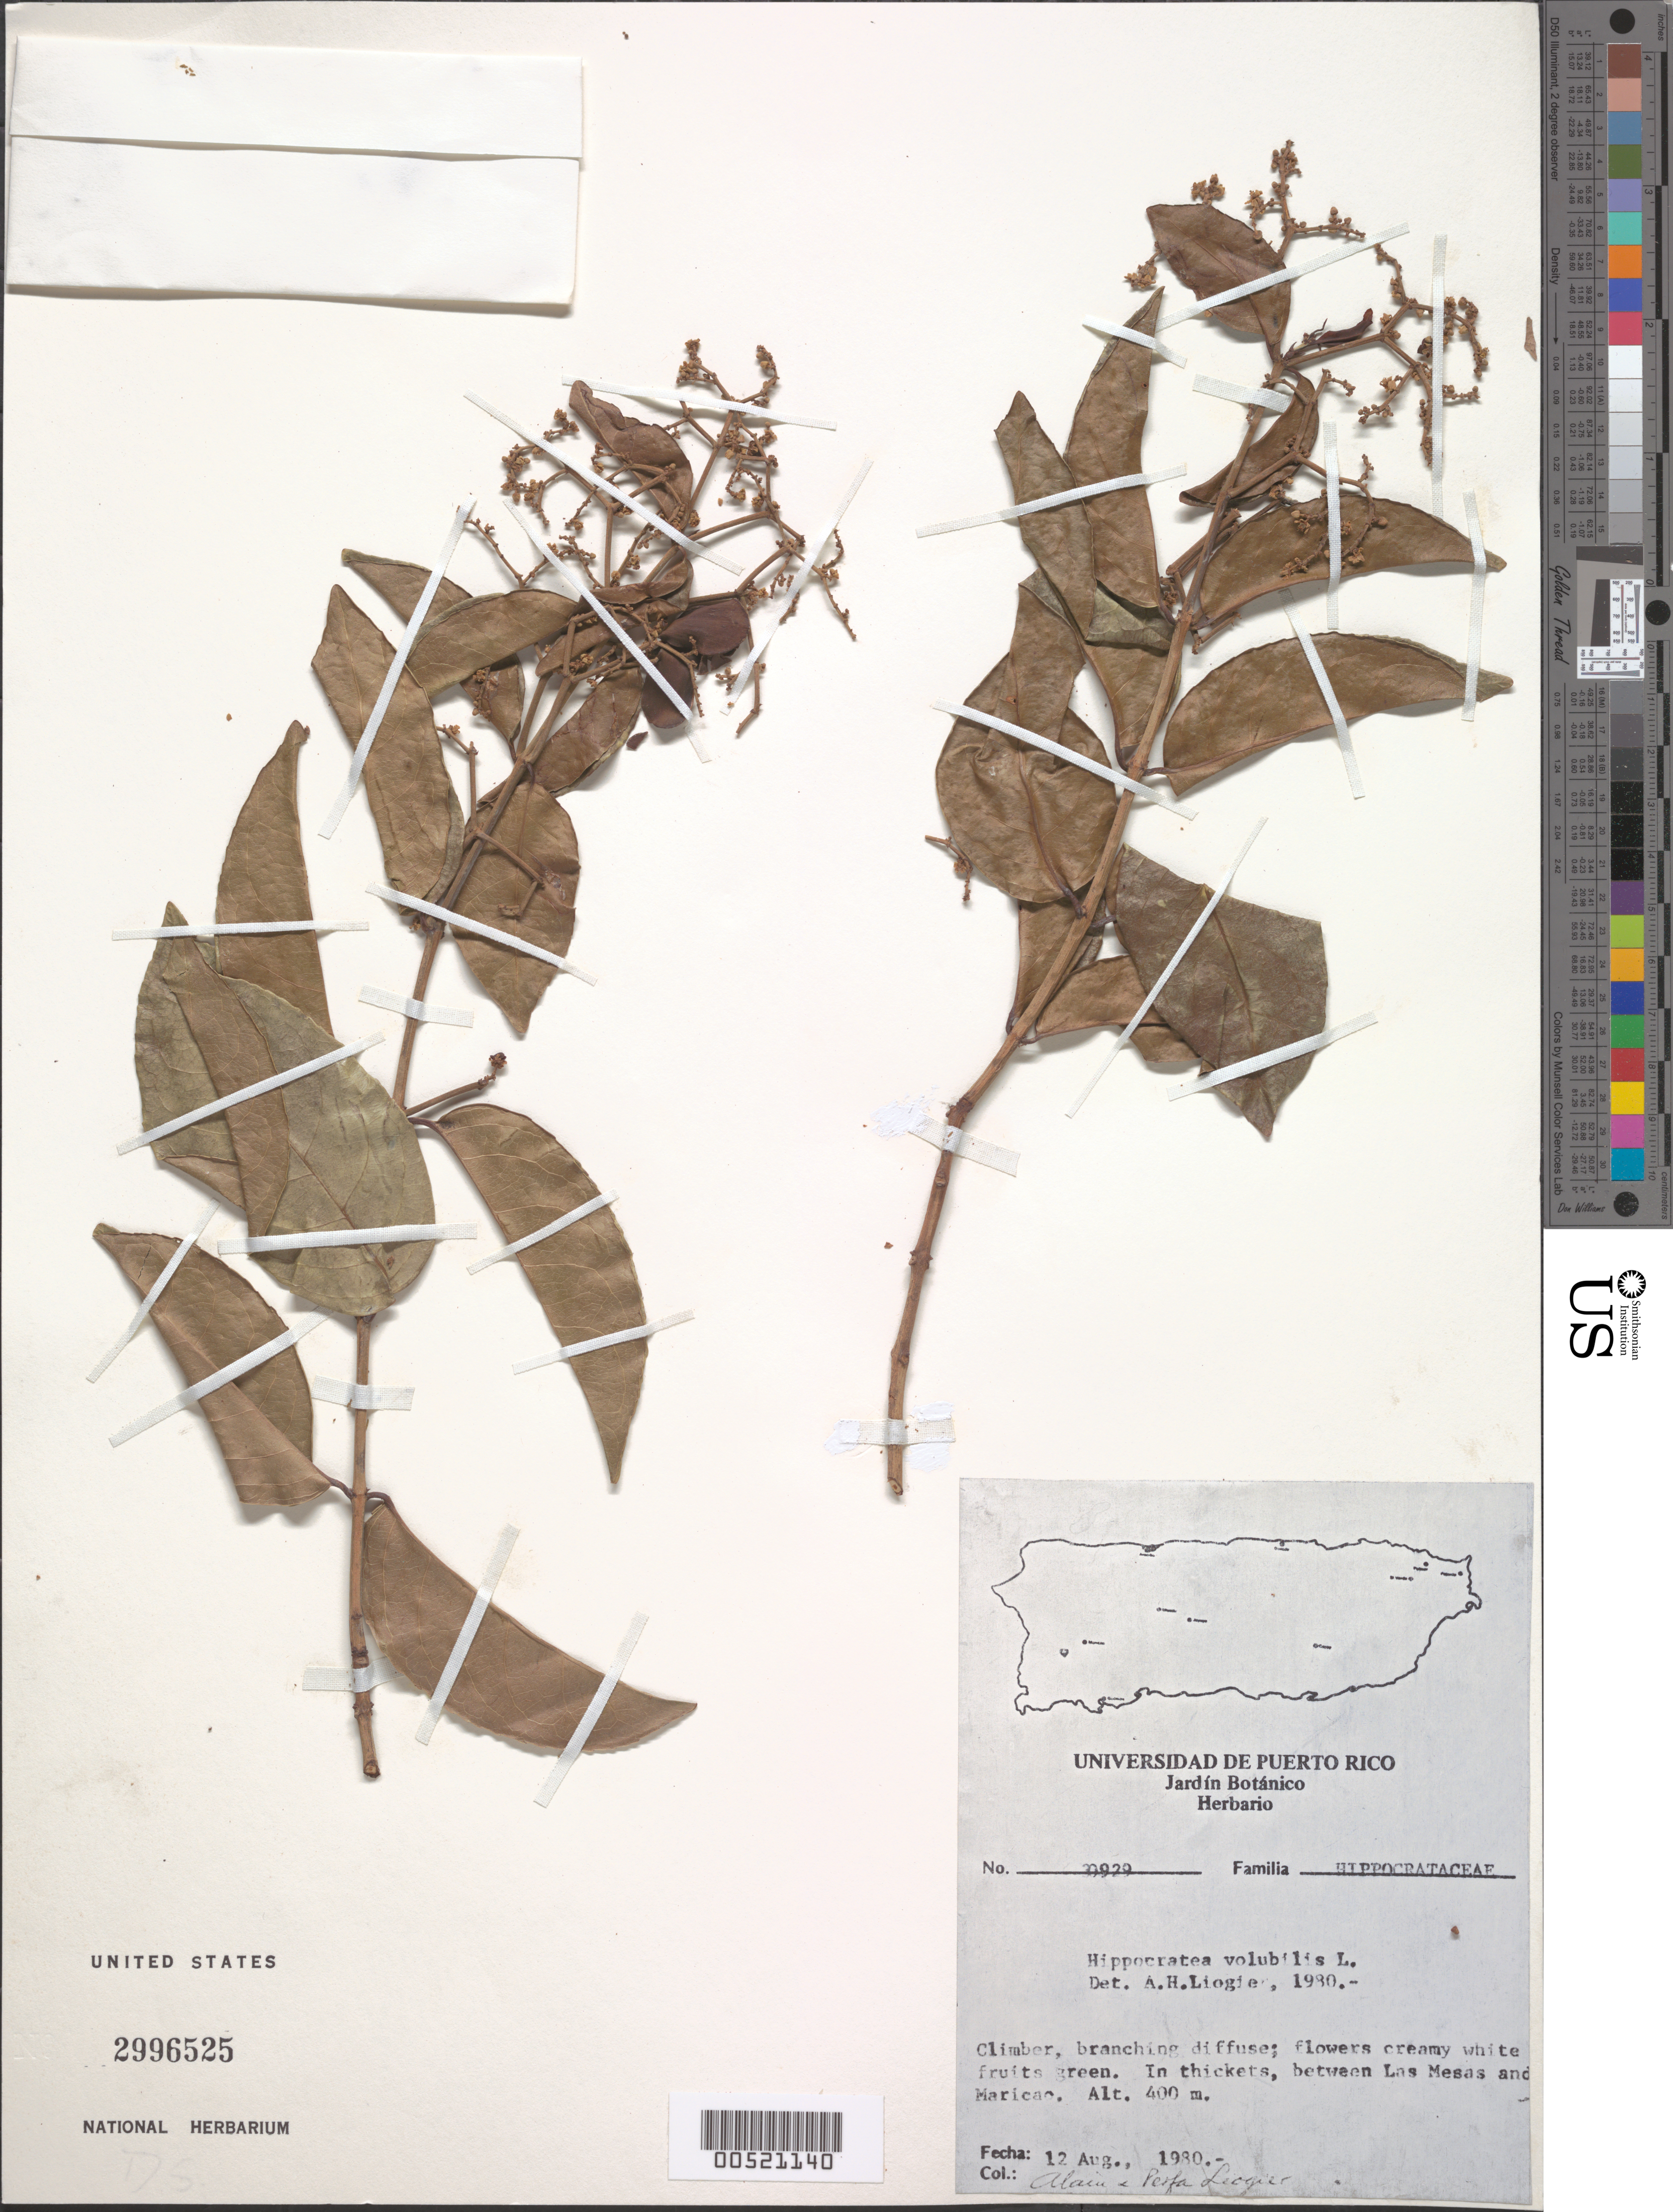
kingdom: Plantae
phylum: Tracheophyta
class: Magnoliopsida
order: Celastrales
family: Celastraceae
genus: Hippocratea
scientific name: Hippocratea volubilis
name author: L.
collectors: A. H. Liogier & M. P. Liogier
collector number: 30929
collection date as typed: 12 Aug 1980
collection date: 1980-08-12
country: Puerto Rico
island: Greater Antilles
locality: between Las Mesas and Maricao. In thickets.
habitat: In thickets.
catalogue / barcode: US 2996525